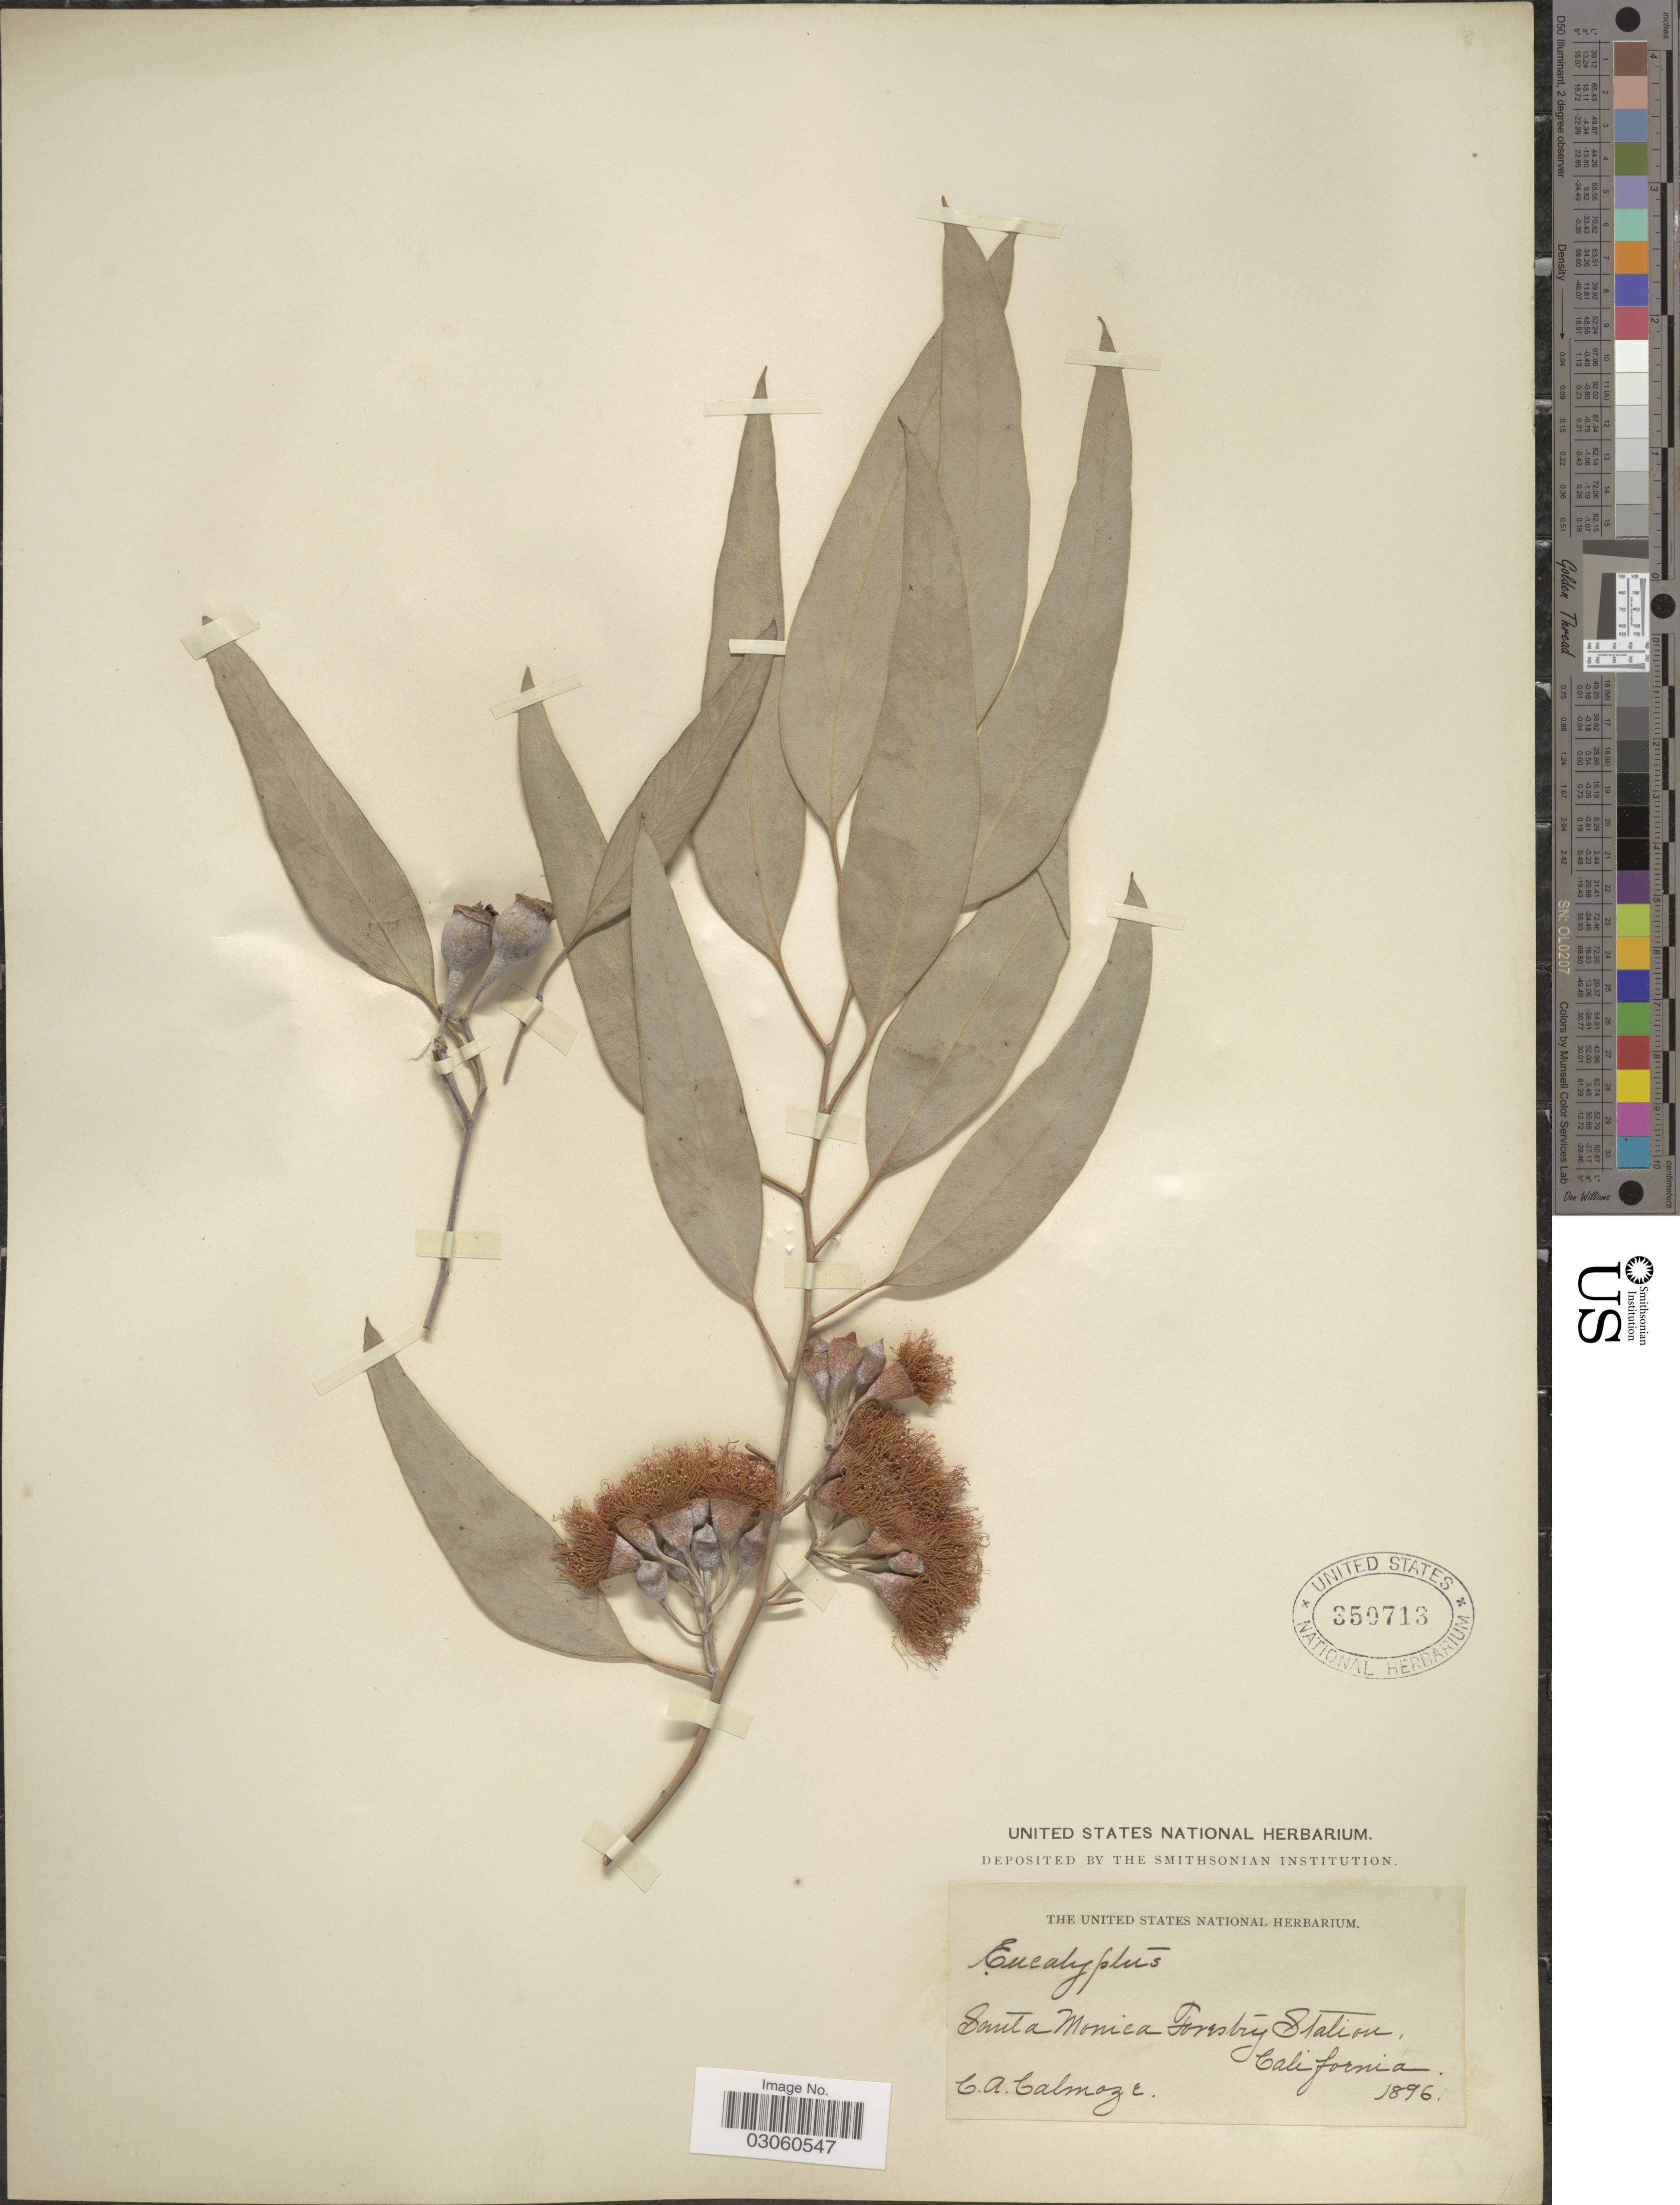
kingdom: Plantae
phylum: Tracheophyta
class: Magnoliopsida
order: Myrtales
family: Myrtaceae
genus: Eucalyptus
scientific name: Eucalyptus sp.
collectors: C.A. Calmoze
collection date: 1896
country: United States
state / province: California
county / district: Los Angeles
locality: Santa Monica Forestry Station.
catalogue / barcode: US 350713